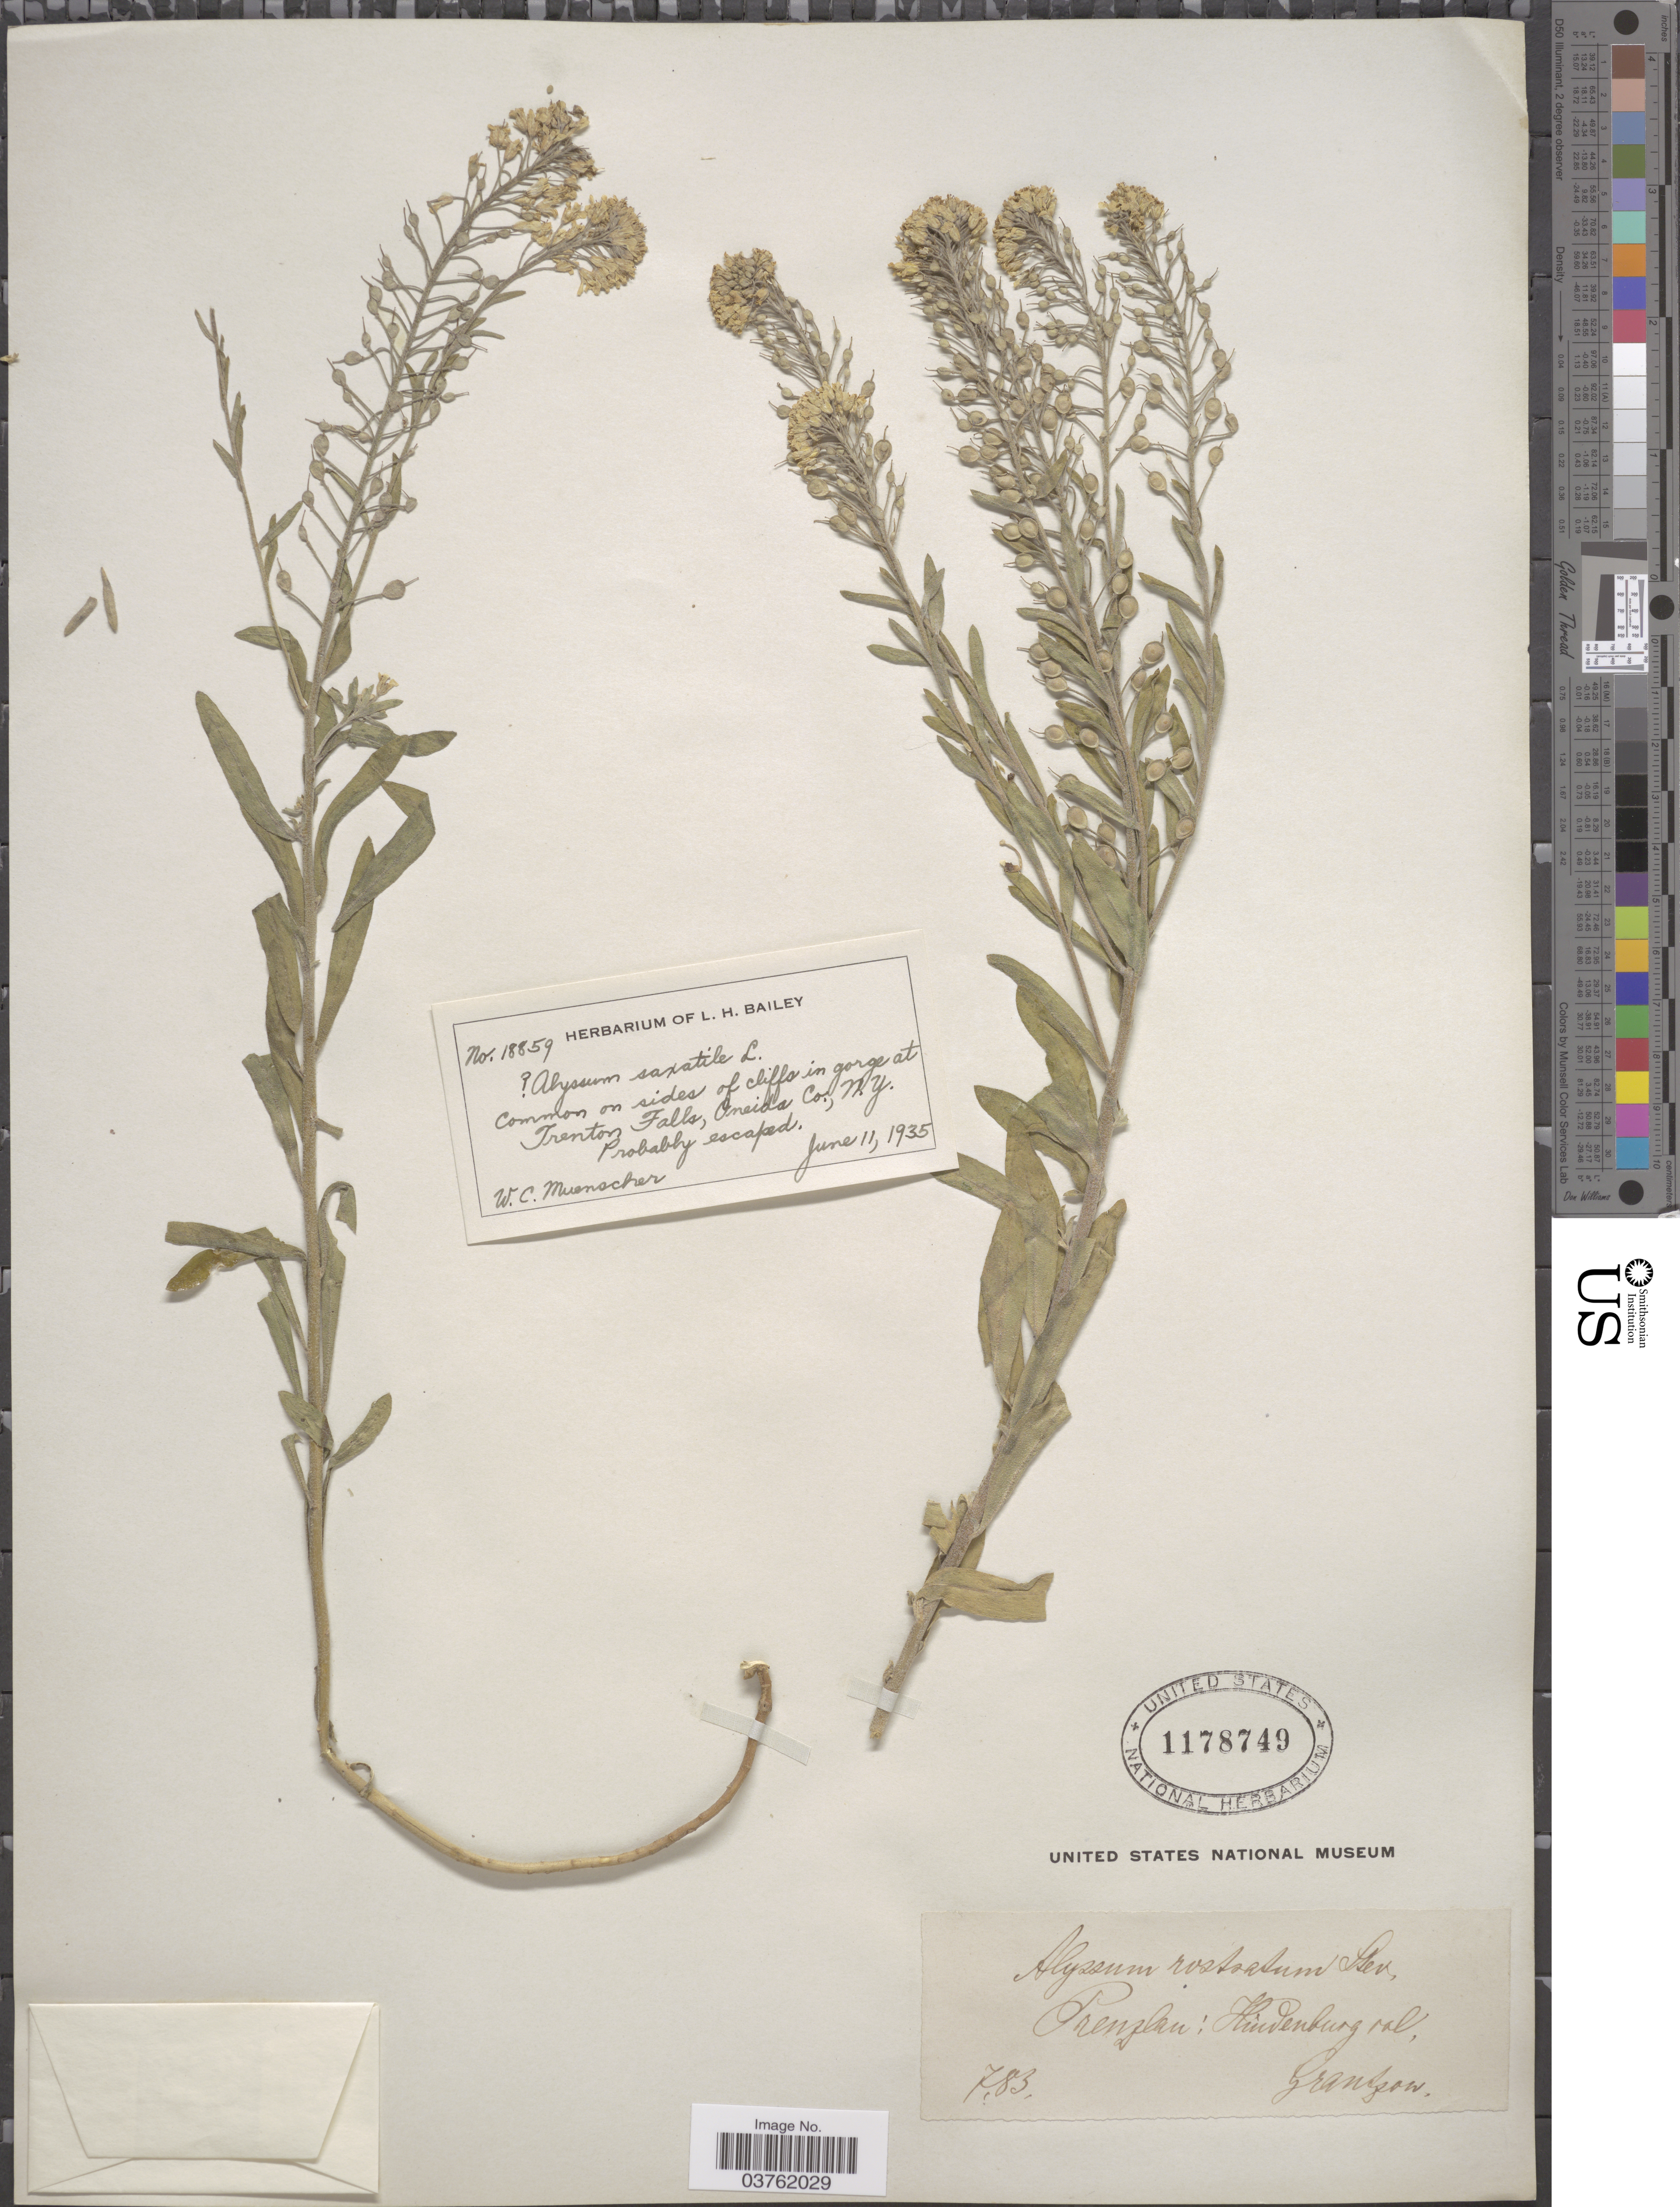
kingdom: Plantae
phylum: Tracheophyta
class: Magnoliopsida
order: Brassicales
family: Brassicaceae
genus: Alyssum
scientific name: Alyssum rostratum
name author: Wierzb. ex Nyman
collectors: W. Muenscher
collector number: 18859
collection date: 1935-06-11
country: United States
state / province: New York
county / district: Oneida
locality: Sides of cliffs in gorge at Trenton Falls, Oneida Co.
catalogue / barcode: US 1178749-2